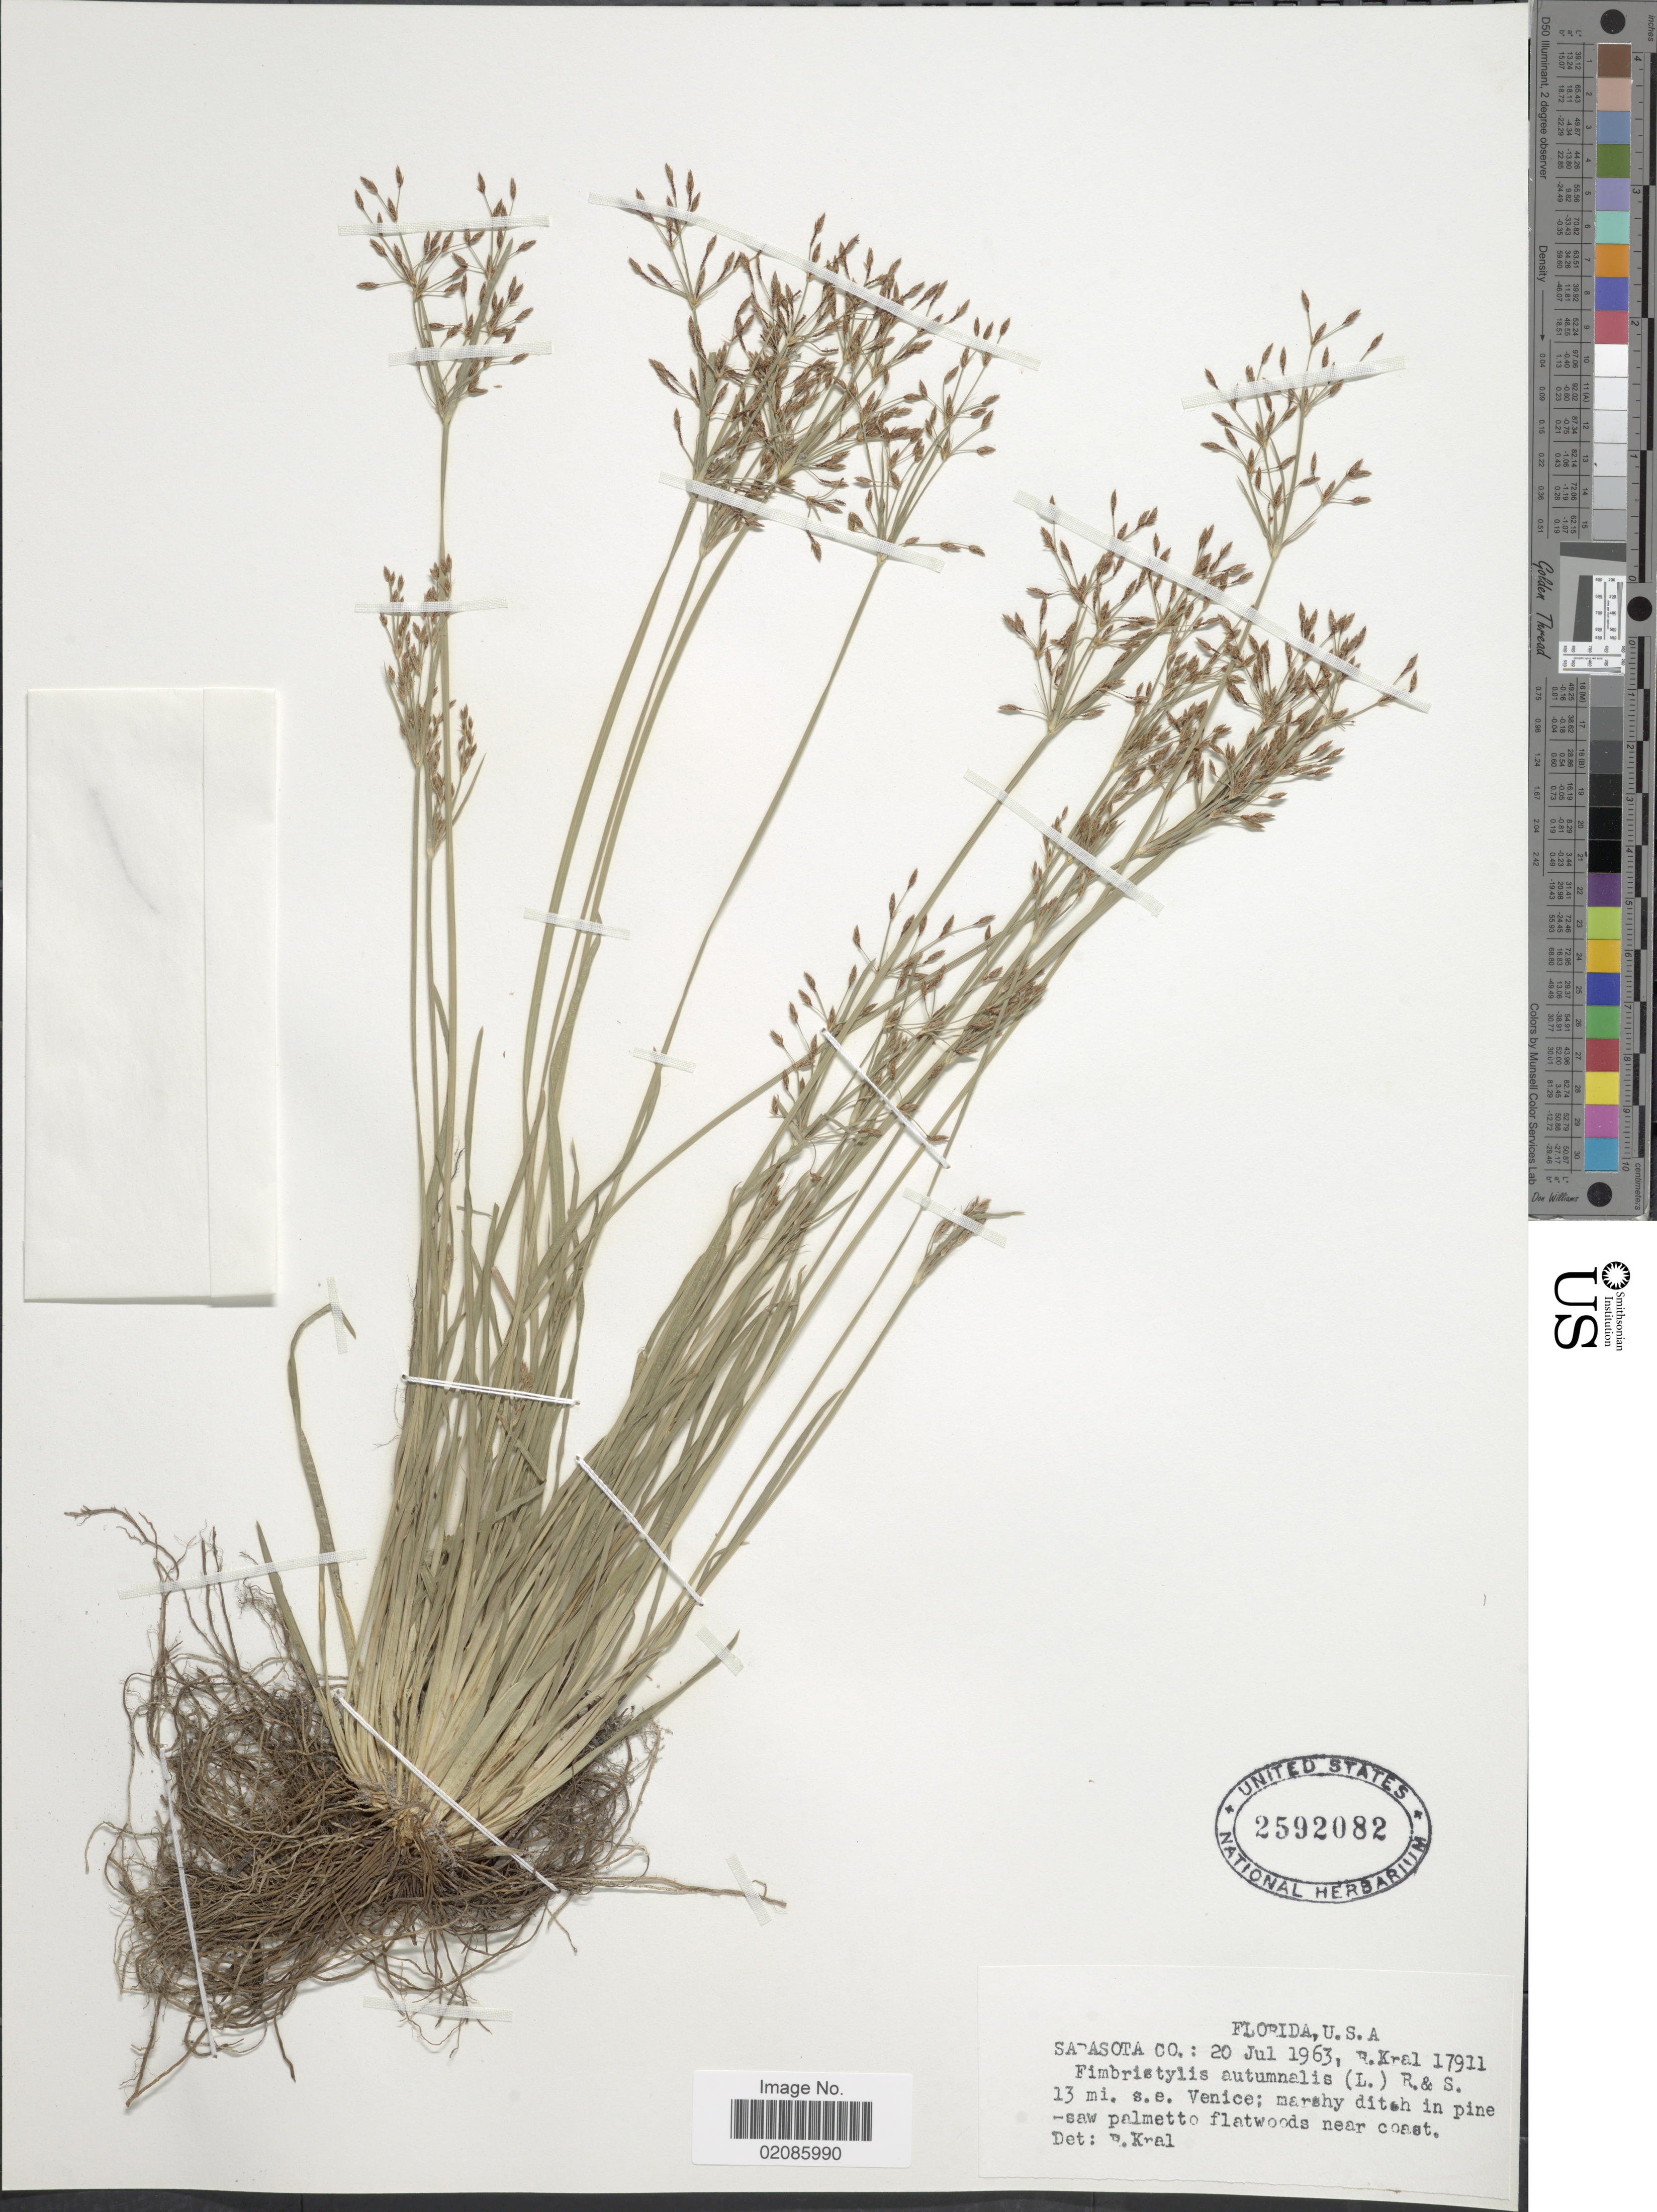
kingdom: Plantae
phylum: Tracheophyta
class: Liliopsida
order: Poales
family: Cyperaceae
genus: Fimbristylis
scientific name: Fimbristylis autumnalis (L.) Roem. & Schult.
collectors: R. Kral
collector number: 17911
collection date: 1963-07-20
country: United States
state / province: Florida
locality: Sarasota Co. 13 mi. s.e. Venice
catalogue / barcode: US 2592082